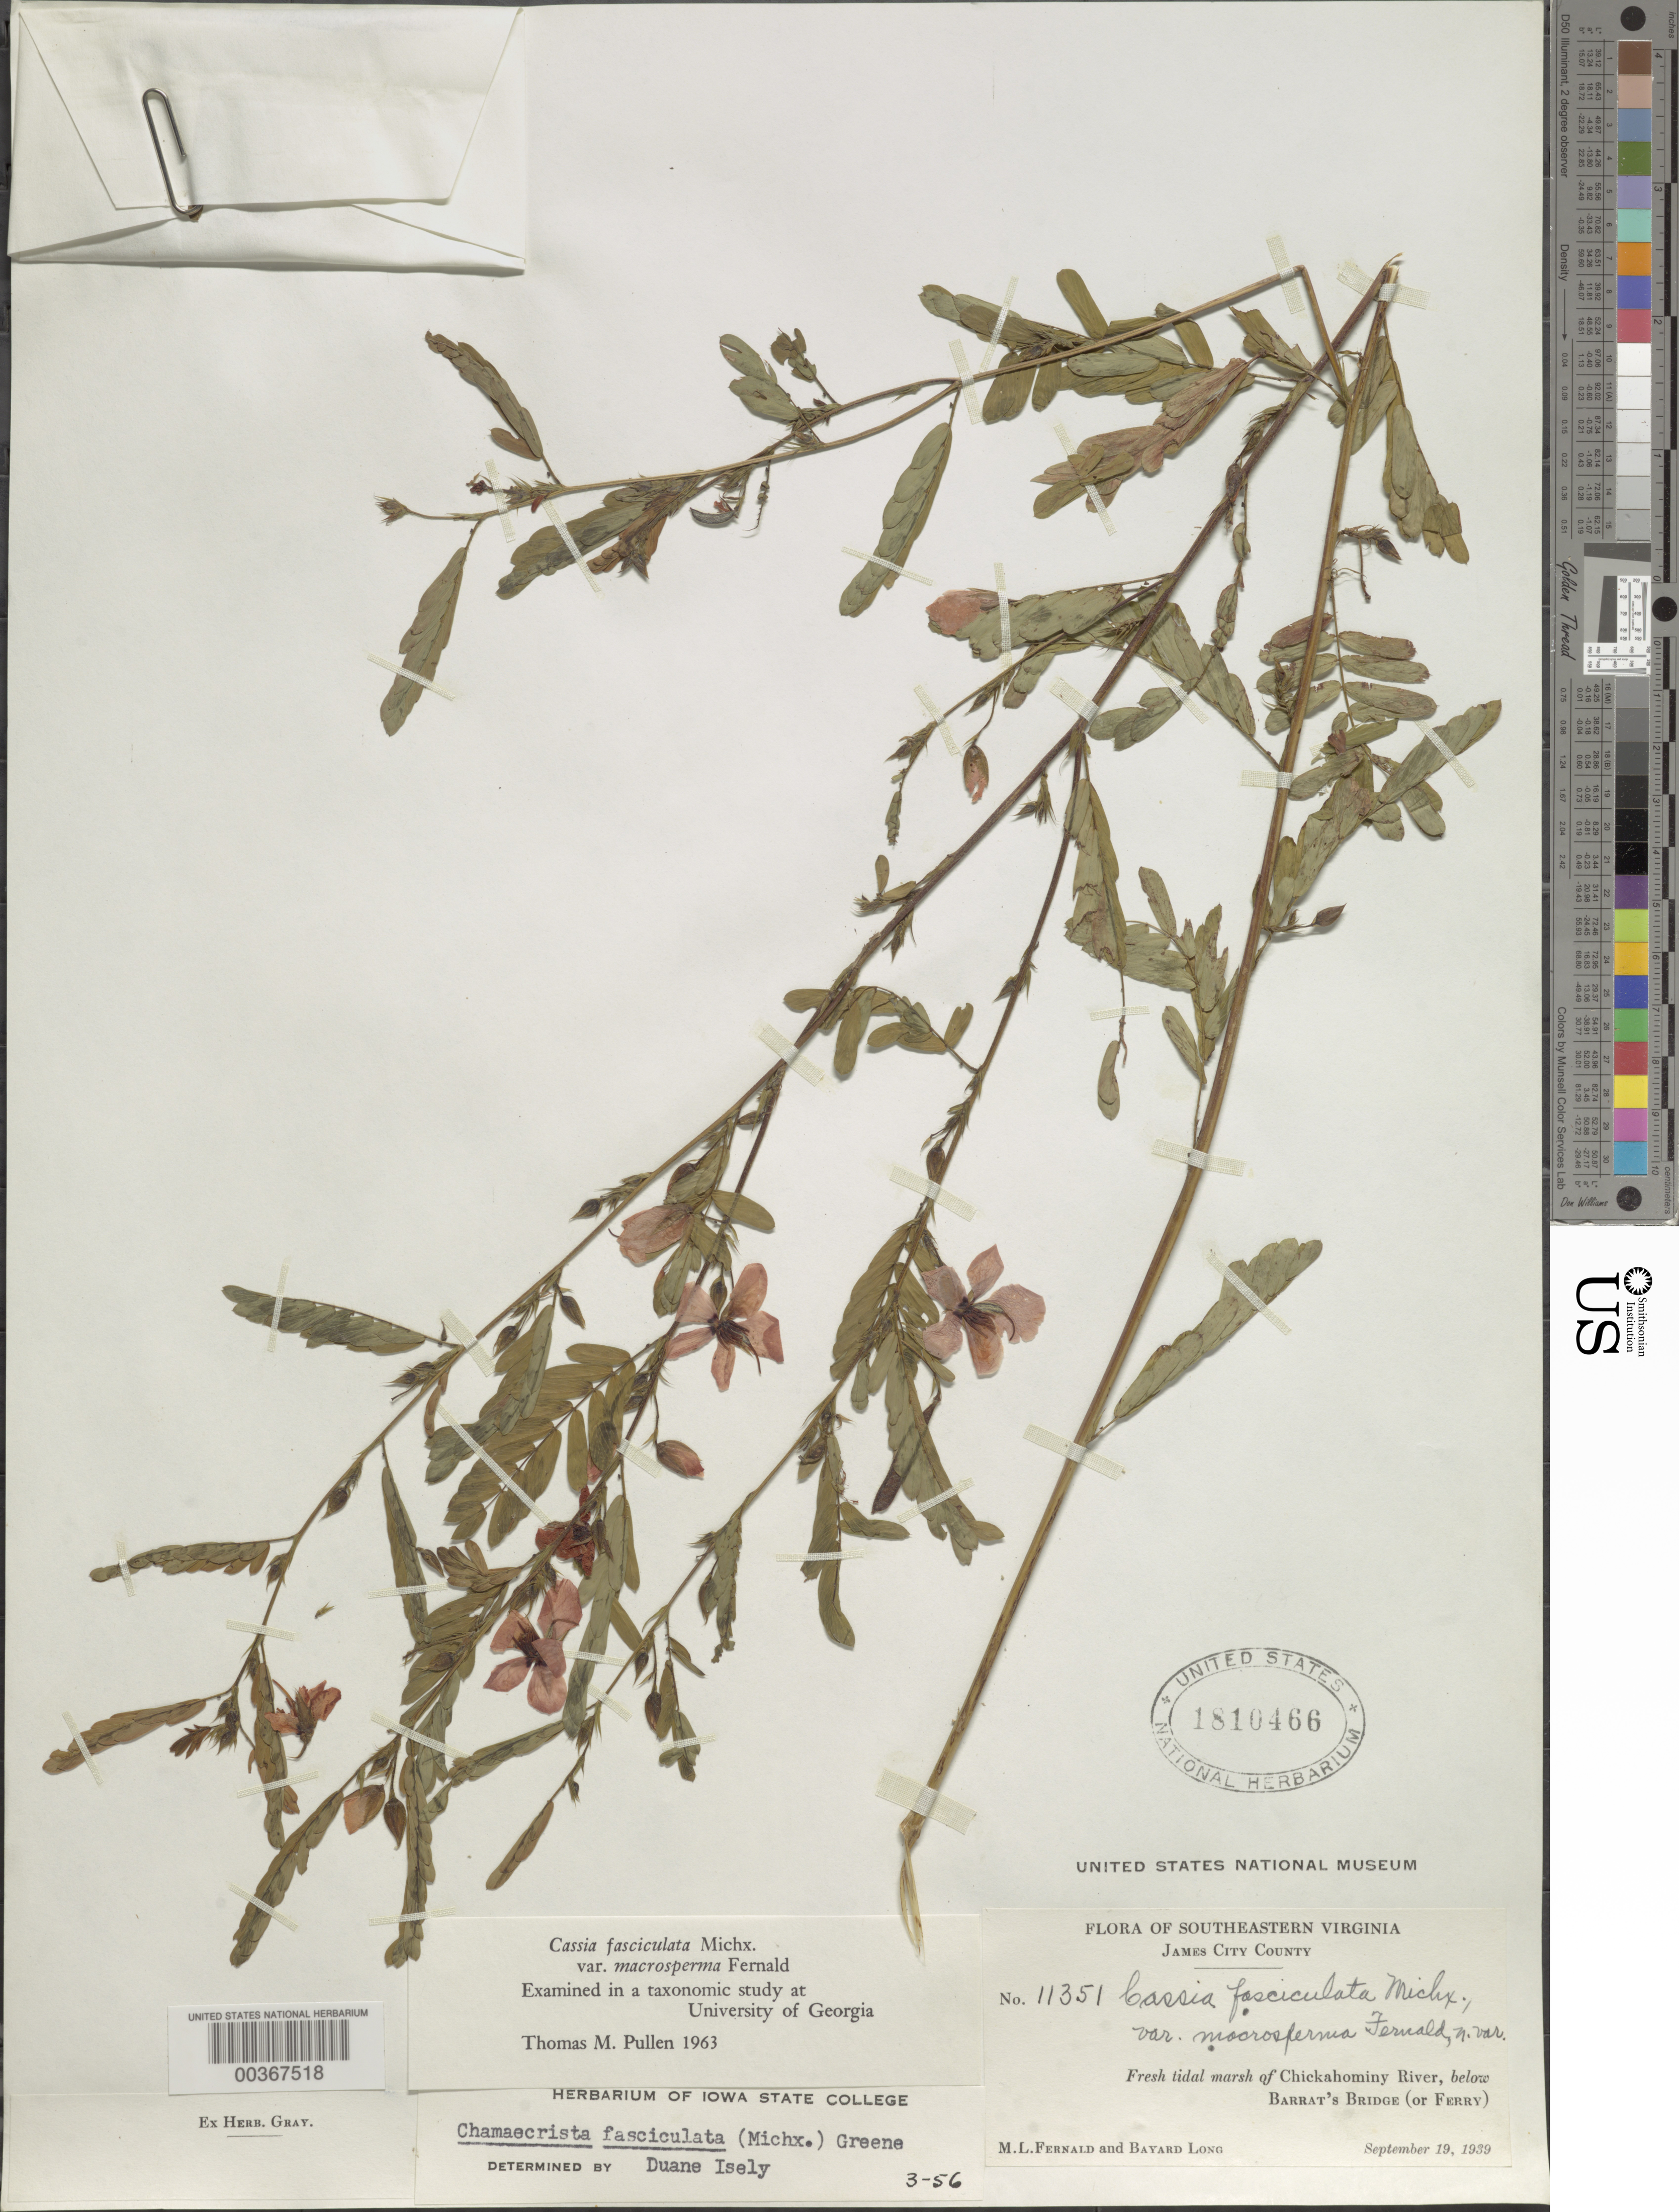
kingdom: Plantae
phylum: Tracheophyta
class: Magnoliopsida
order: Fabales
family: Fabaceae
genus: Chamaecrista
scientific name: Chamaecrista fasciculata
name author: (Michx.) Greene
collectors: M. L. Fernald & B. H. Long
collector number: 11351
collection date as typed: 19 Sep 1939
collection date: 1939-09-19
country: United States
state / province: Virginia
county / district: James City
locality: Chichahominy river, below barrat's bridge (or ferry)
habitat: Fresh tidal marsh of river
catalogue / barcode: US 1810466